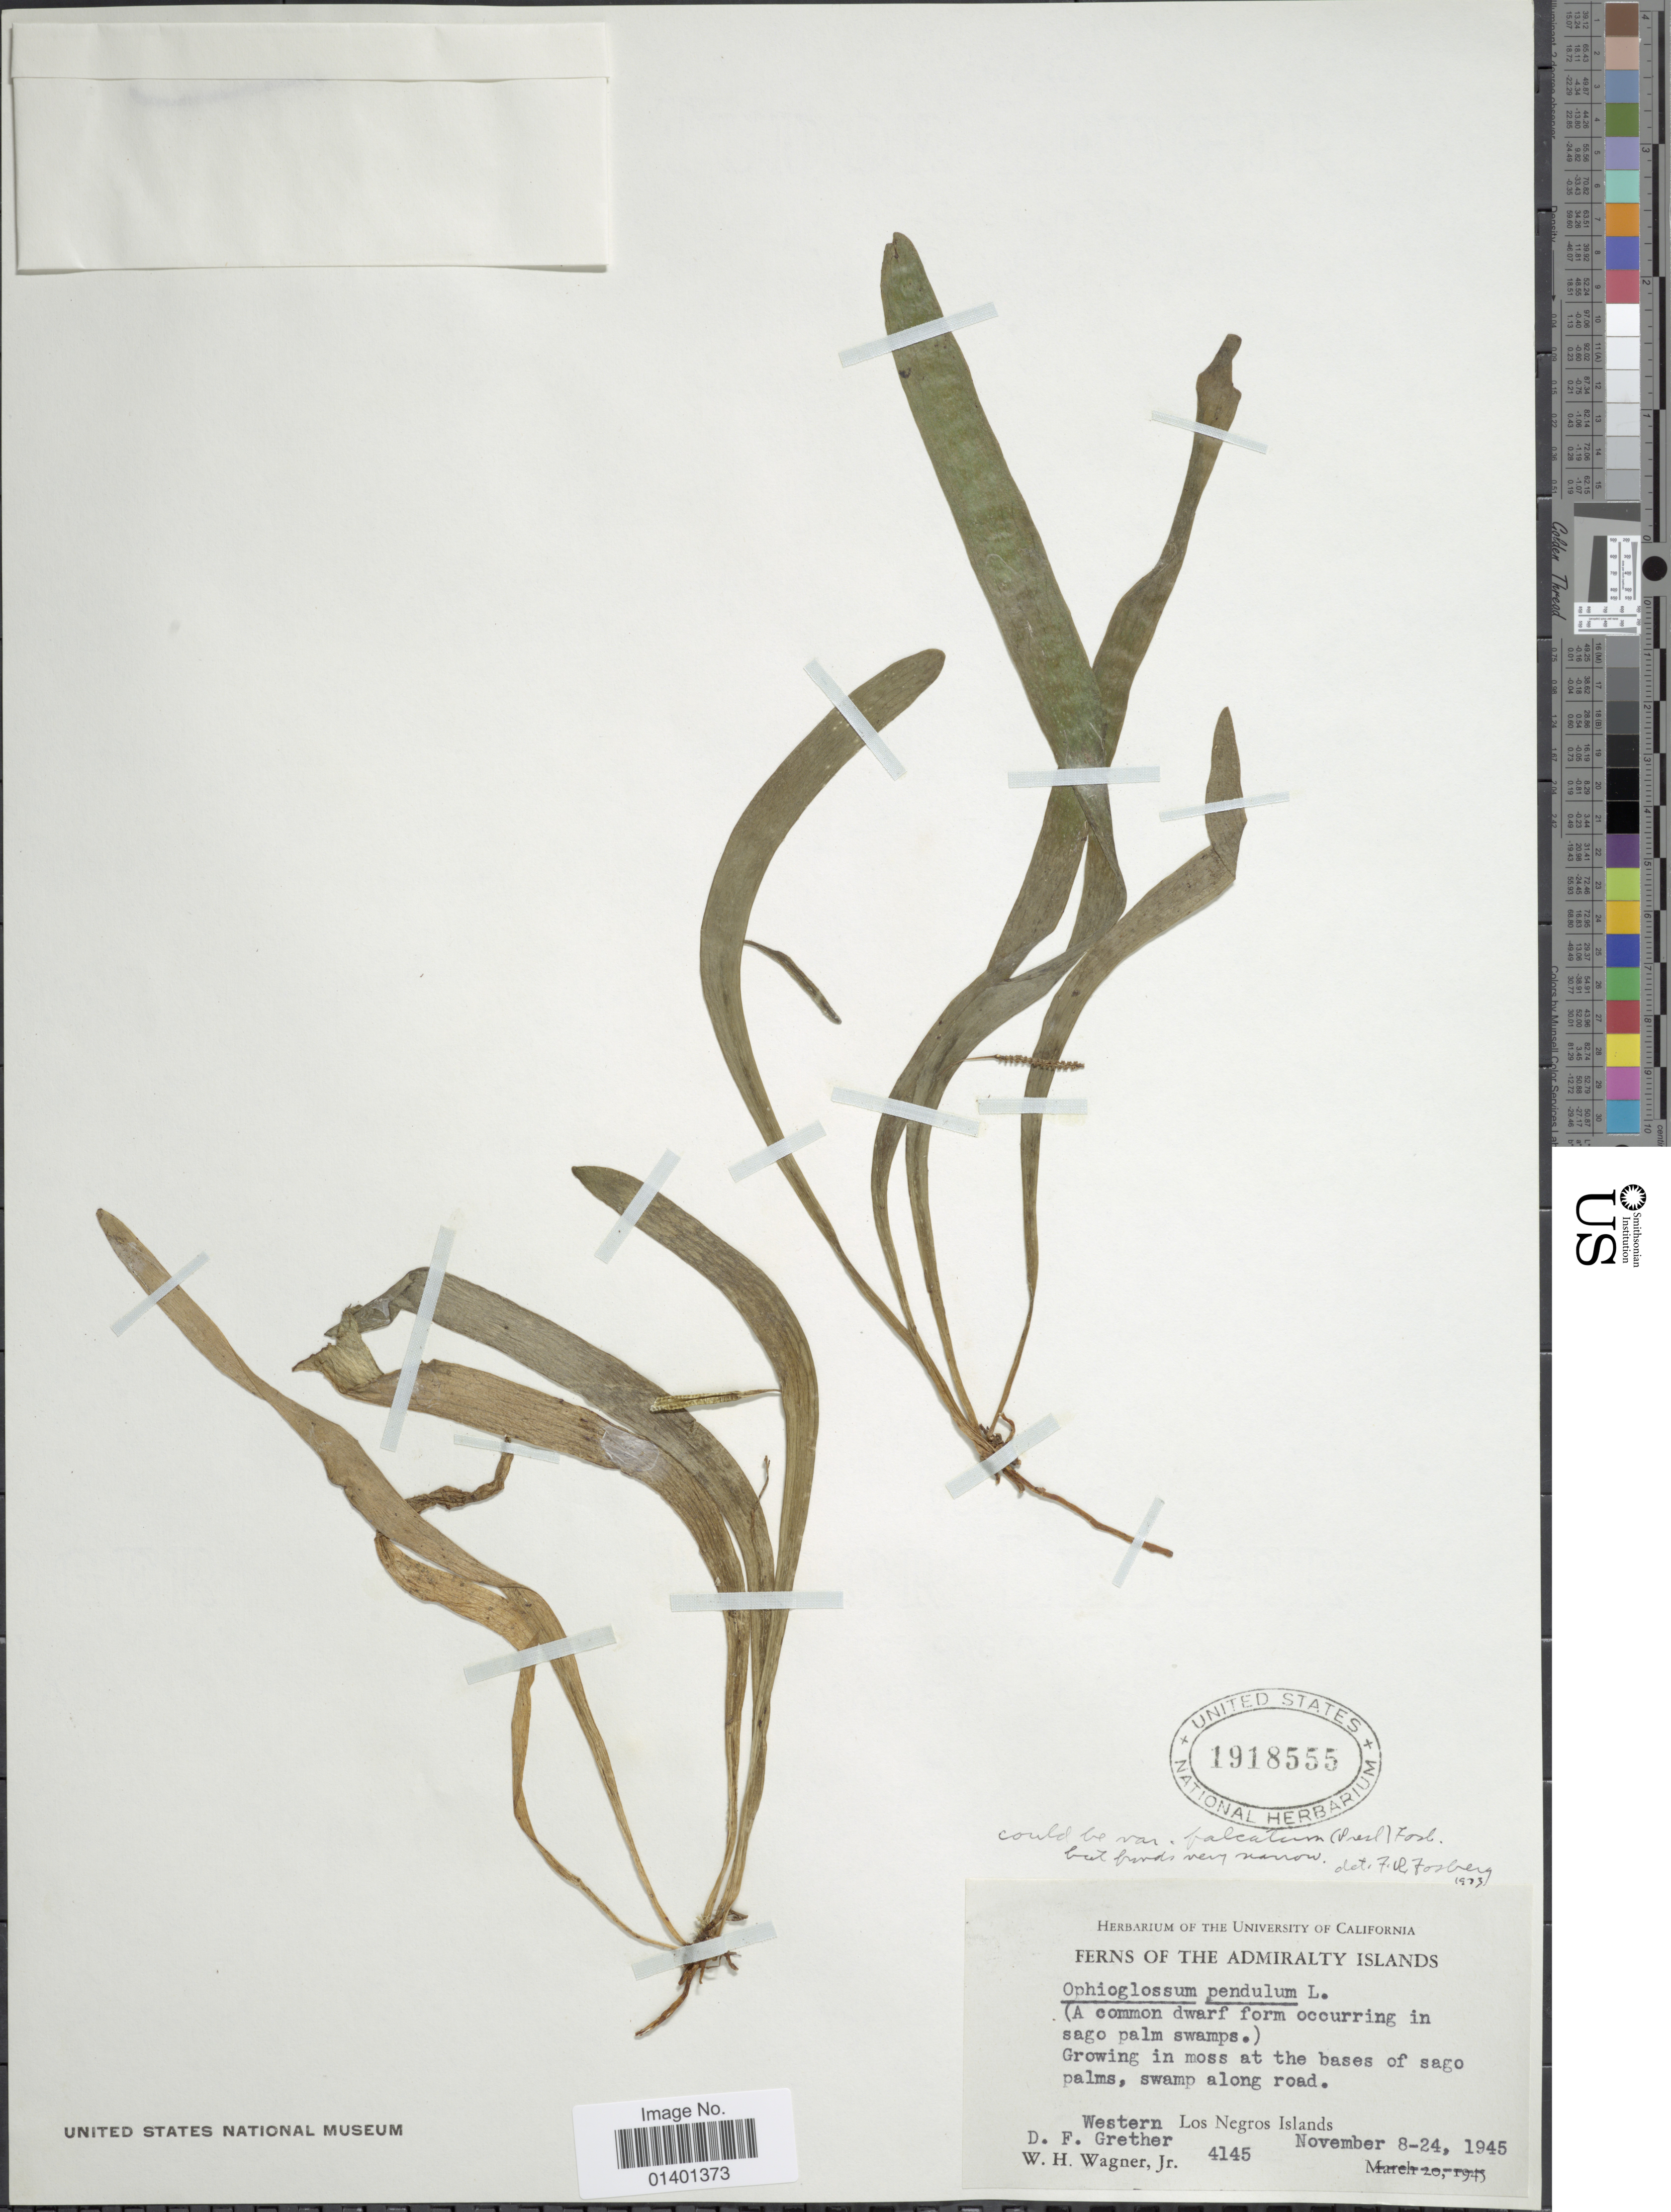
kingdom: Plantae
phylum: Tracheophyta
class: Polypodiopsida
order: Ophioglossales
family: Ophioglossaceae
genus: Ophioglossum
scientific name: Ophioglossum pendulum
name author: L.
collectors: D. F. Grether & W. H. Wagner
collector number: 4145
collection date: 1945-11-08/1945-11-24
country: Papua New Guinea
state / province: Manus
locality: Admiralty islands, Western Los Negros Islands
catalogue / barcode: US 1918555